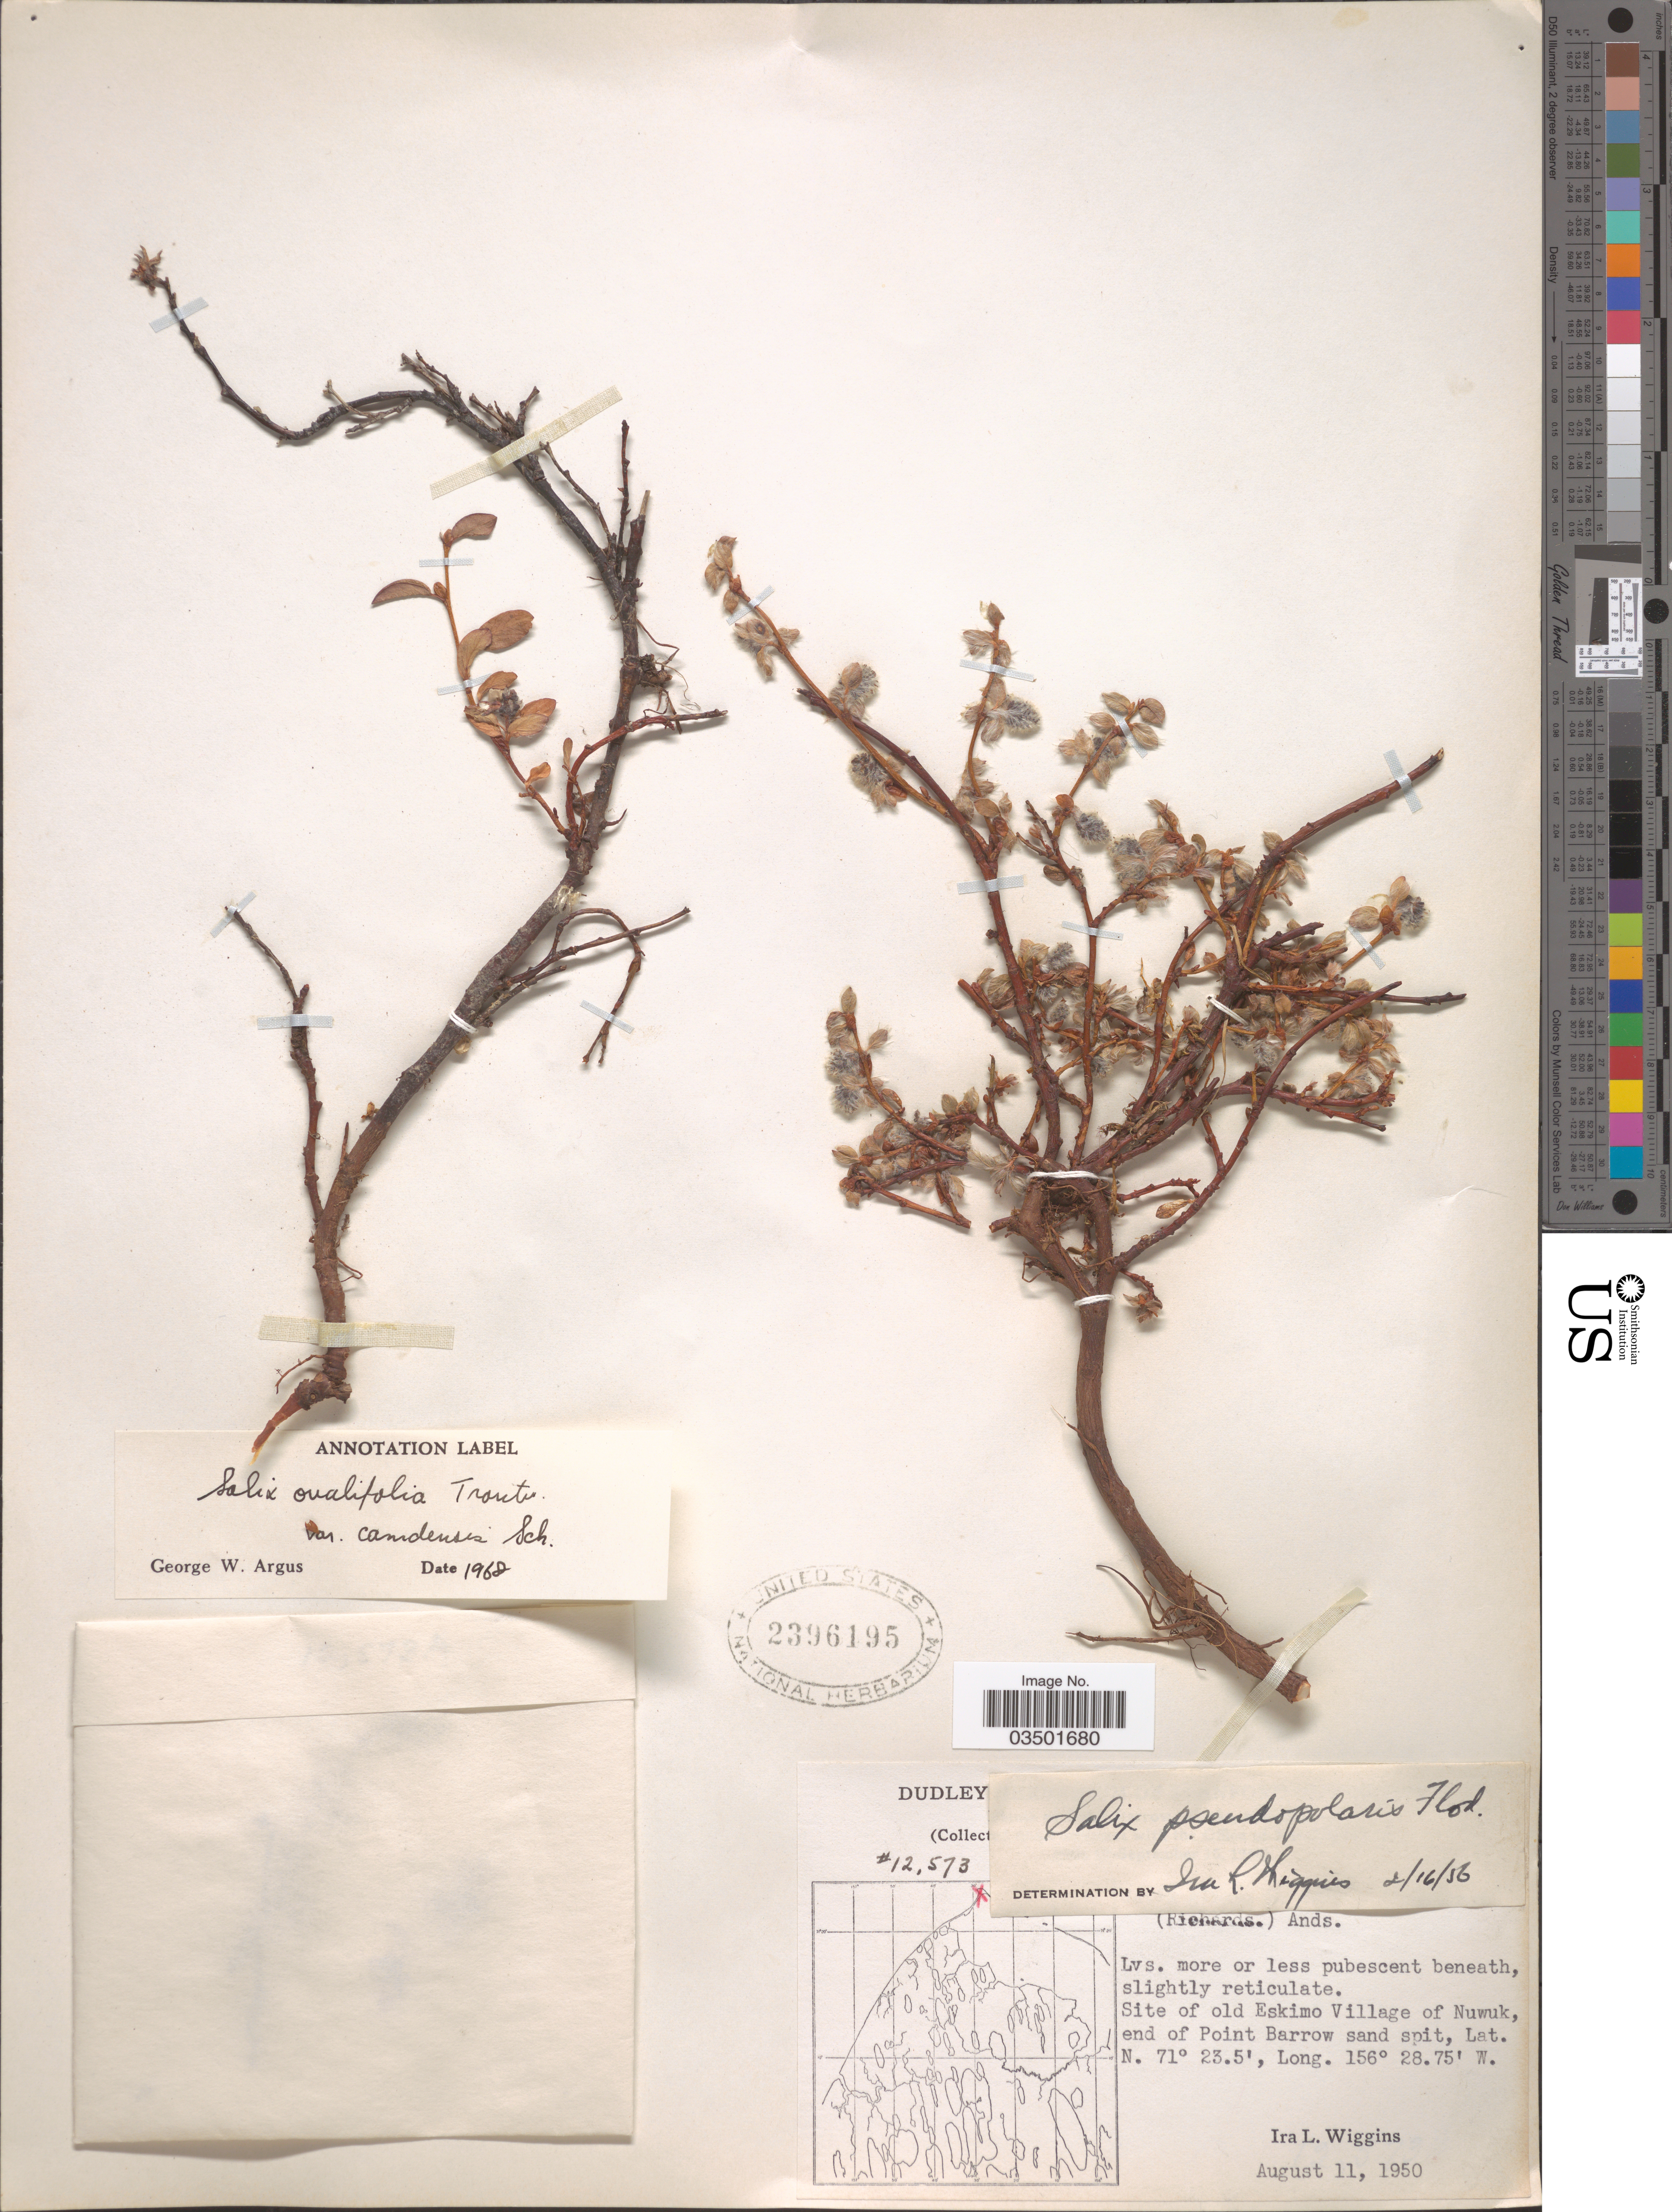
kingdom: Plantae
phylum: Tracheophyta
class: Magnoliopsida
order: Malpighiales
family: Salicaceae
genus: Salix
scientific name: Salix ovalifolia var. camdensis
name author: C.K. Schneid.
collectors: I. L. Wiggins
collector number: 12573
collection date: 1950-08-11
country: United States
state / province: Alaska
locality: Site of old Eskimo Village of Nuwuk, end of Point Barrow sand spit.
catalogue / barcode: US 2396195